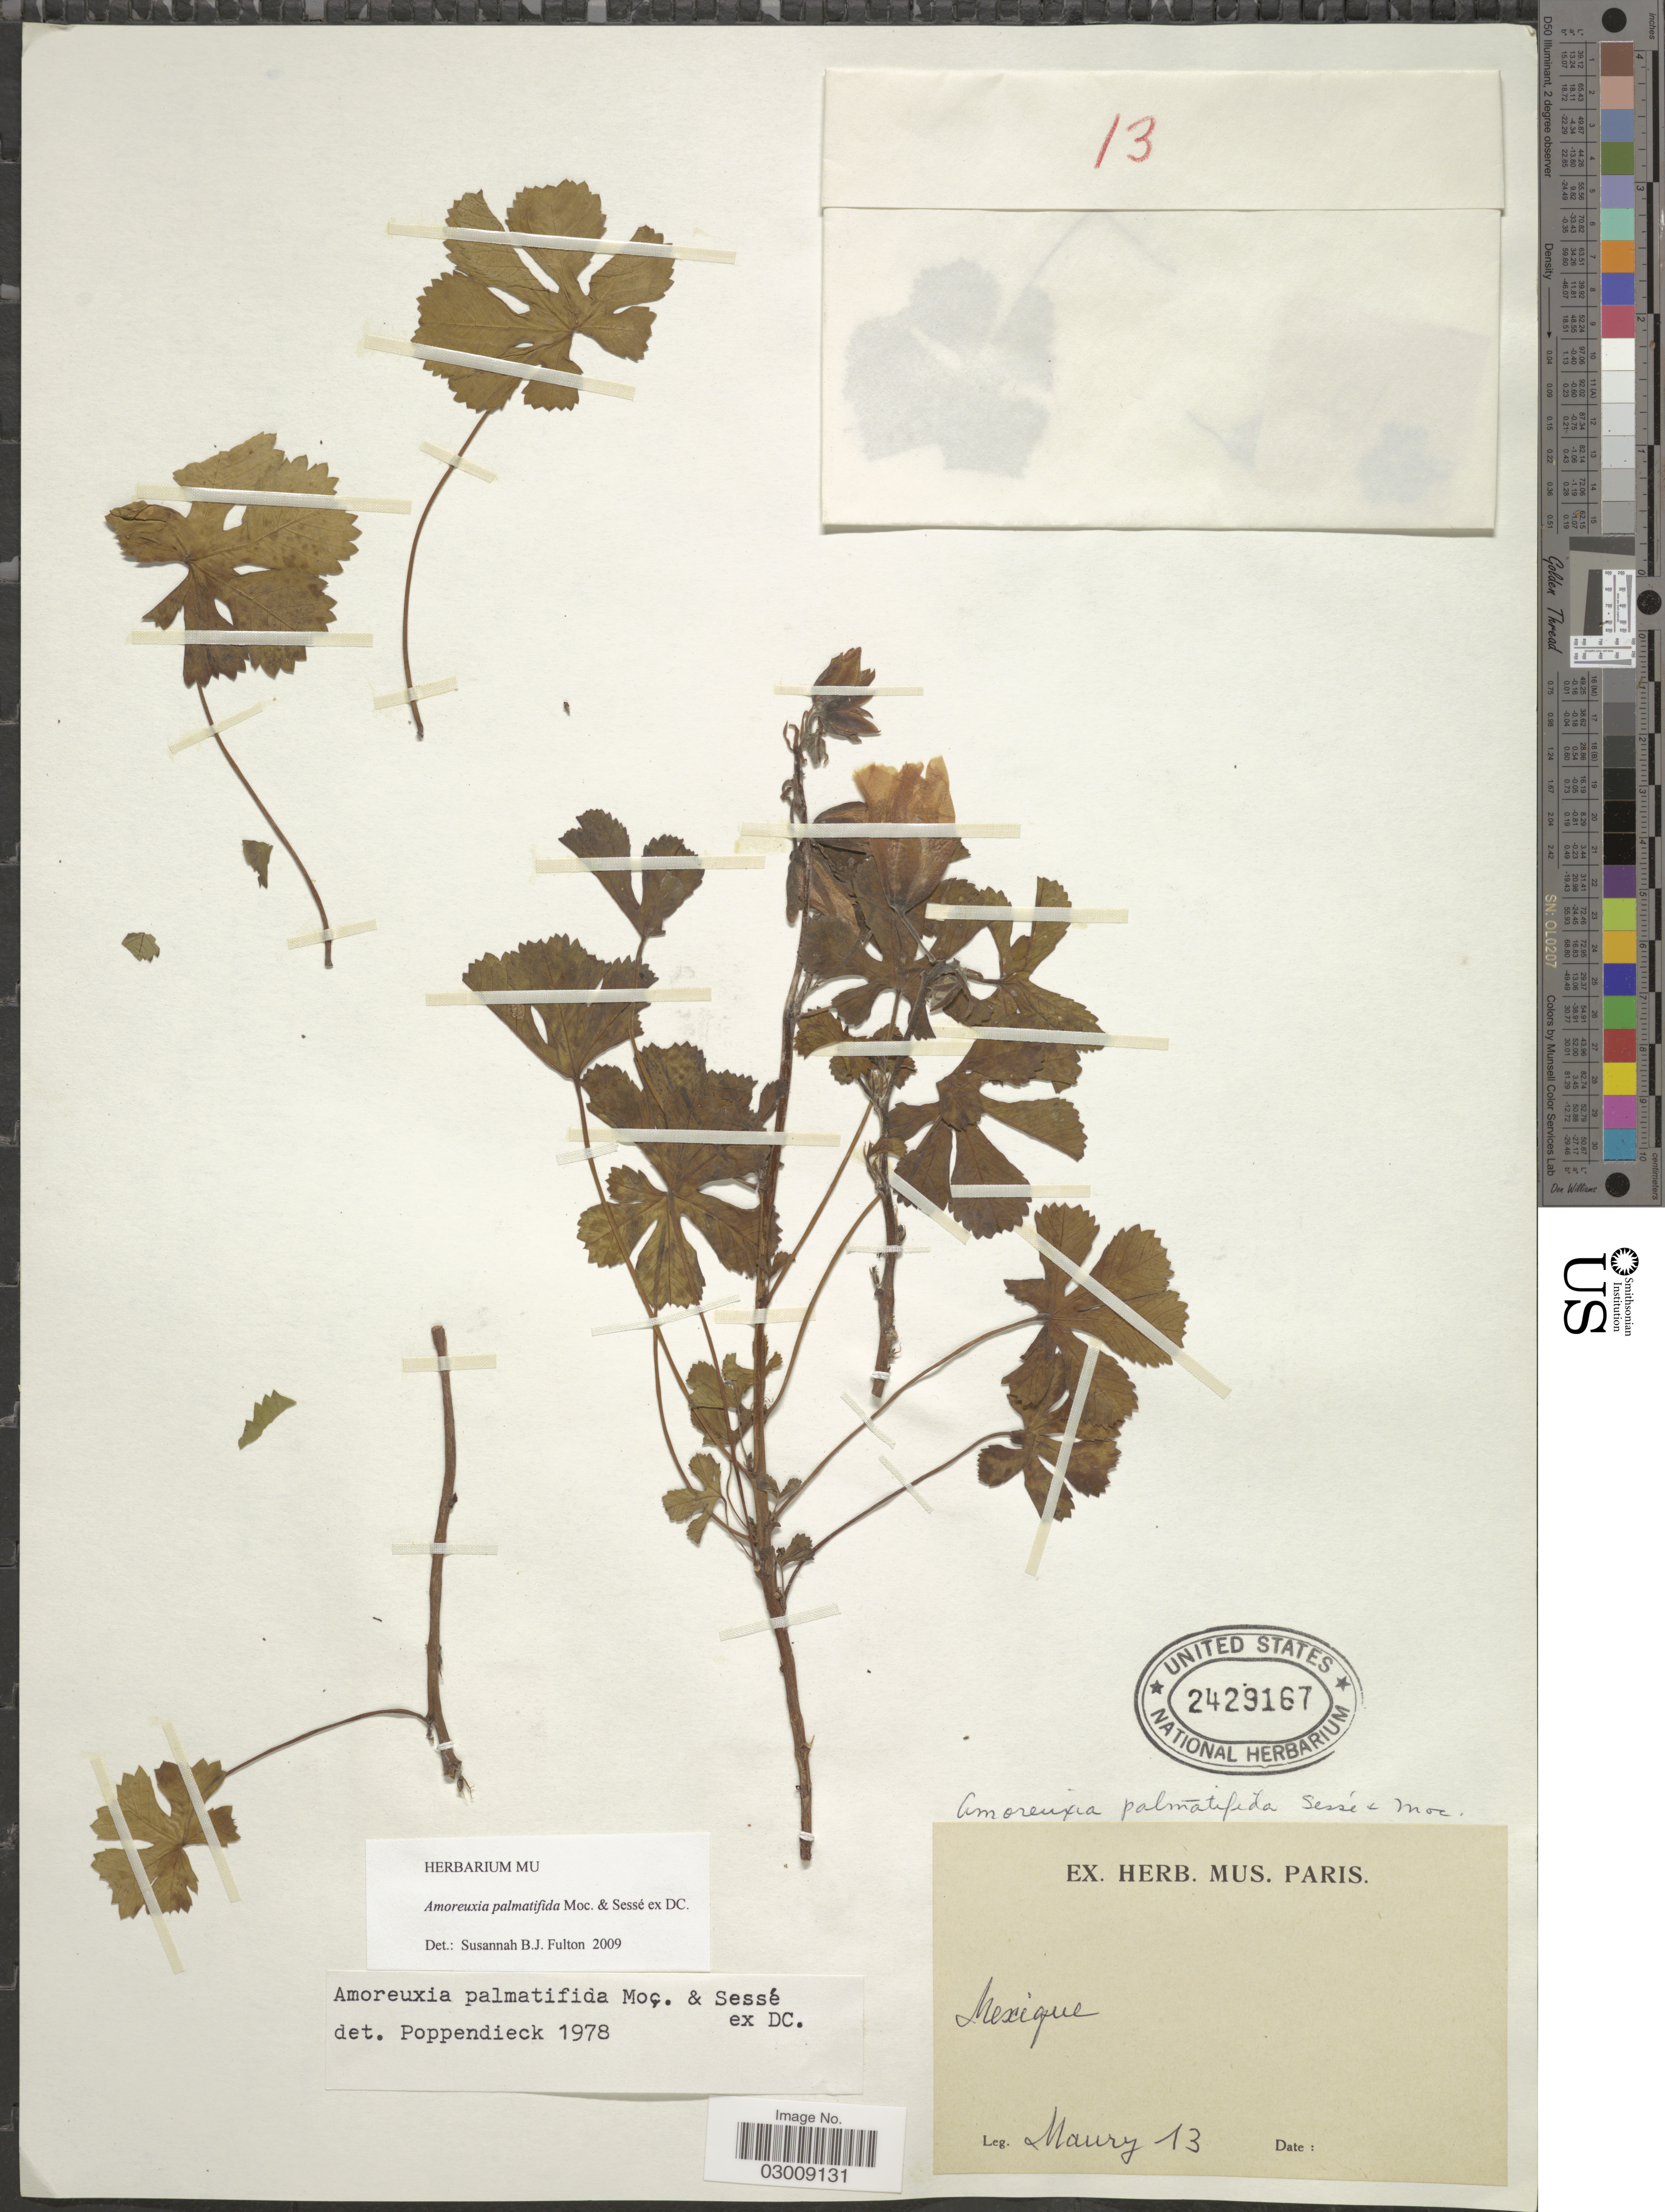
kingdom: Plantae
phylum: Tracheophyta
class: Magnoliopsida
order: Malvales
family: Cochlospermaceae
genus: Amoreuxia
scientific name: Amoreuxia palmatifida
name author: Moc. & Sessé ex DC.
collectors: Maury, --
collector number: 13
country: Mexico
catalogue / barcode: US 2429167